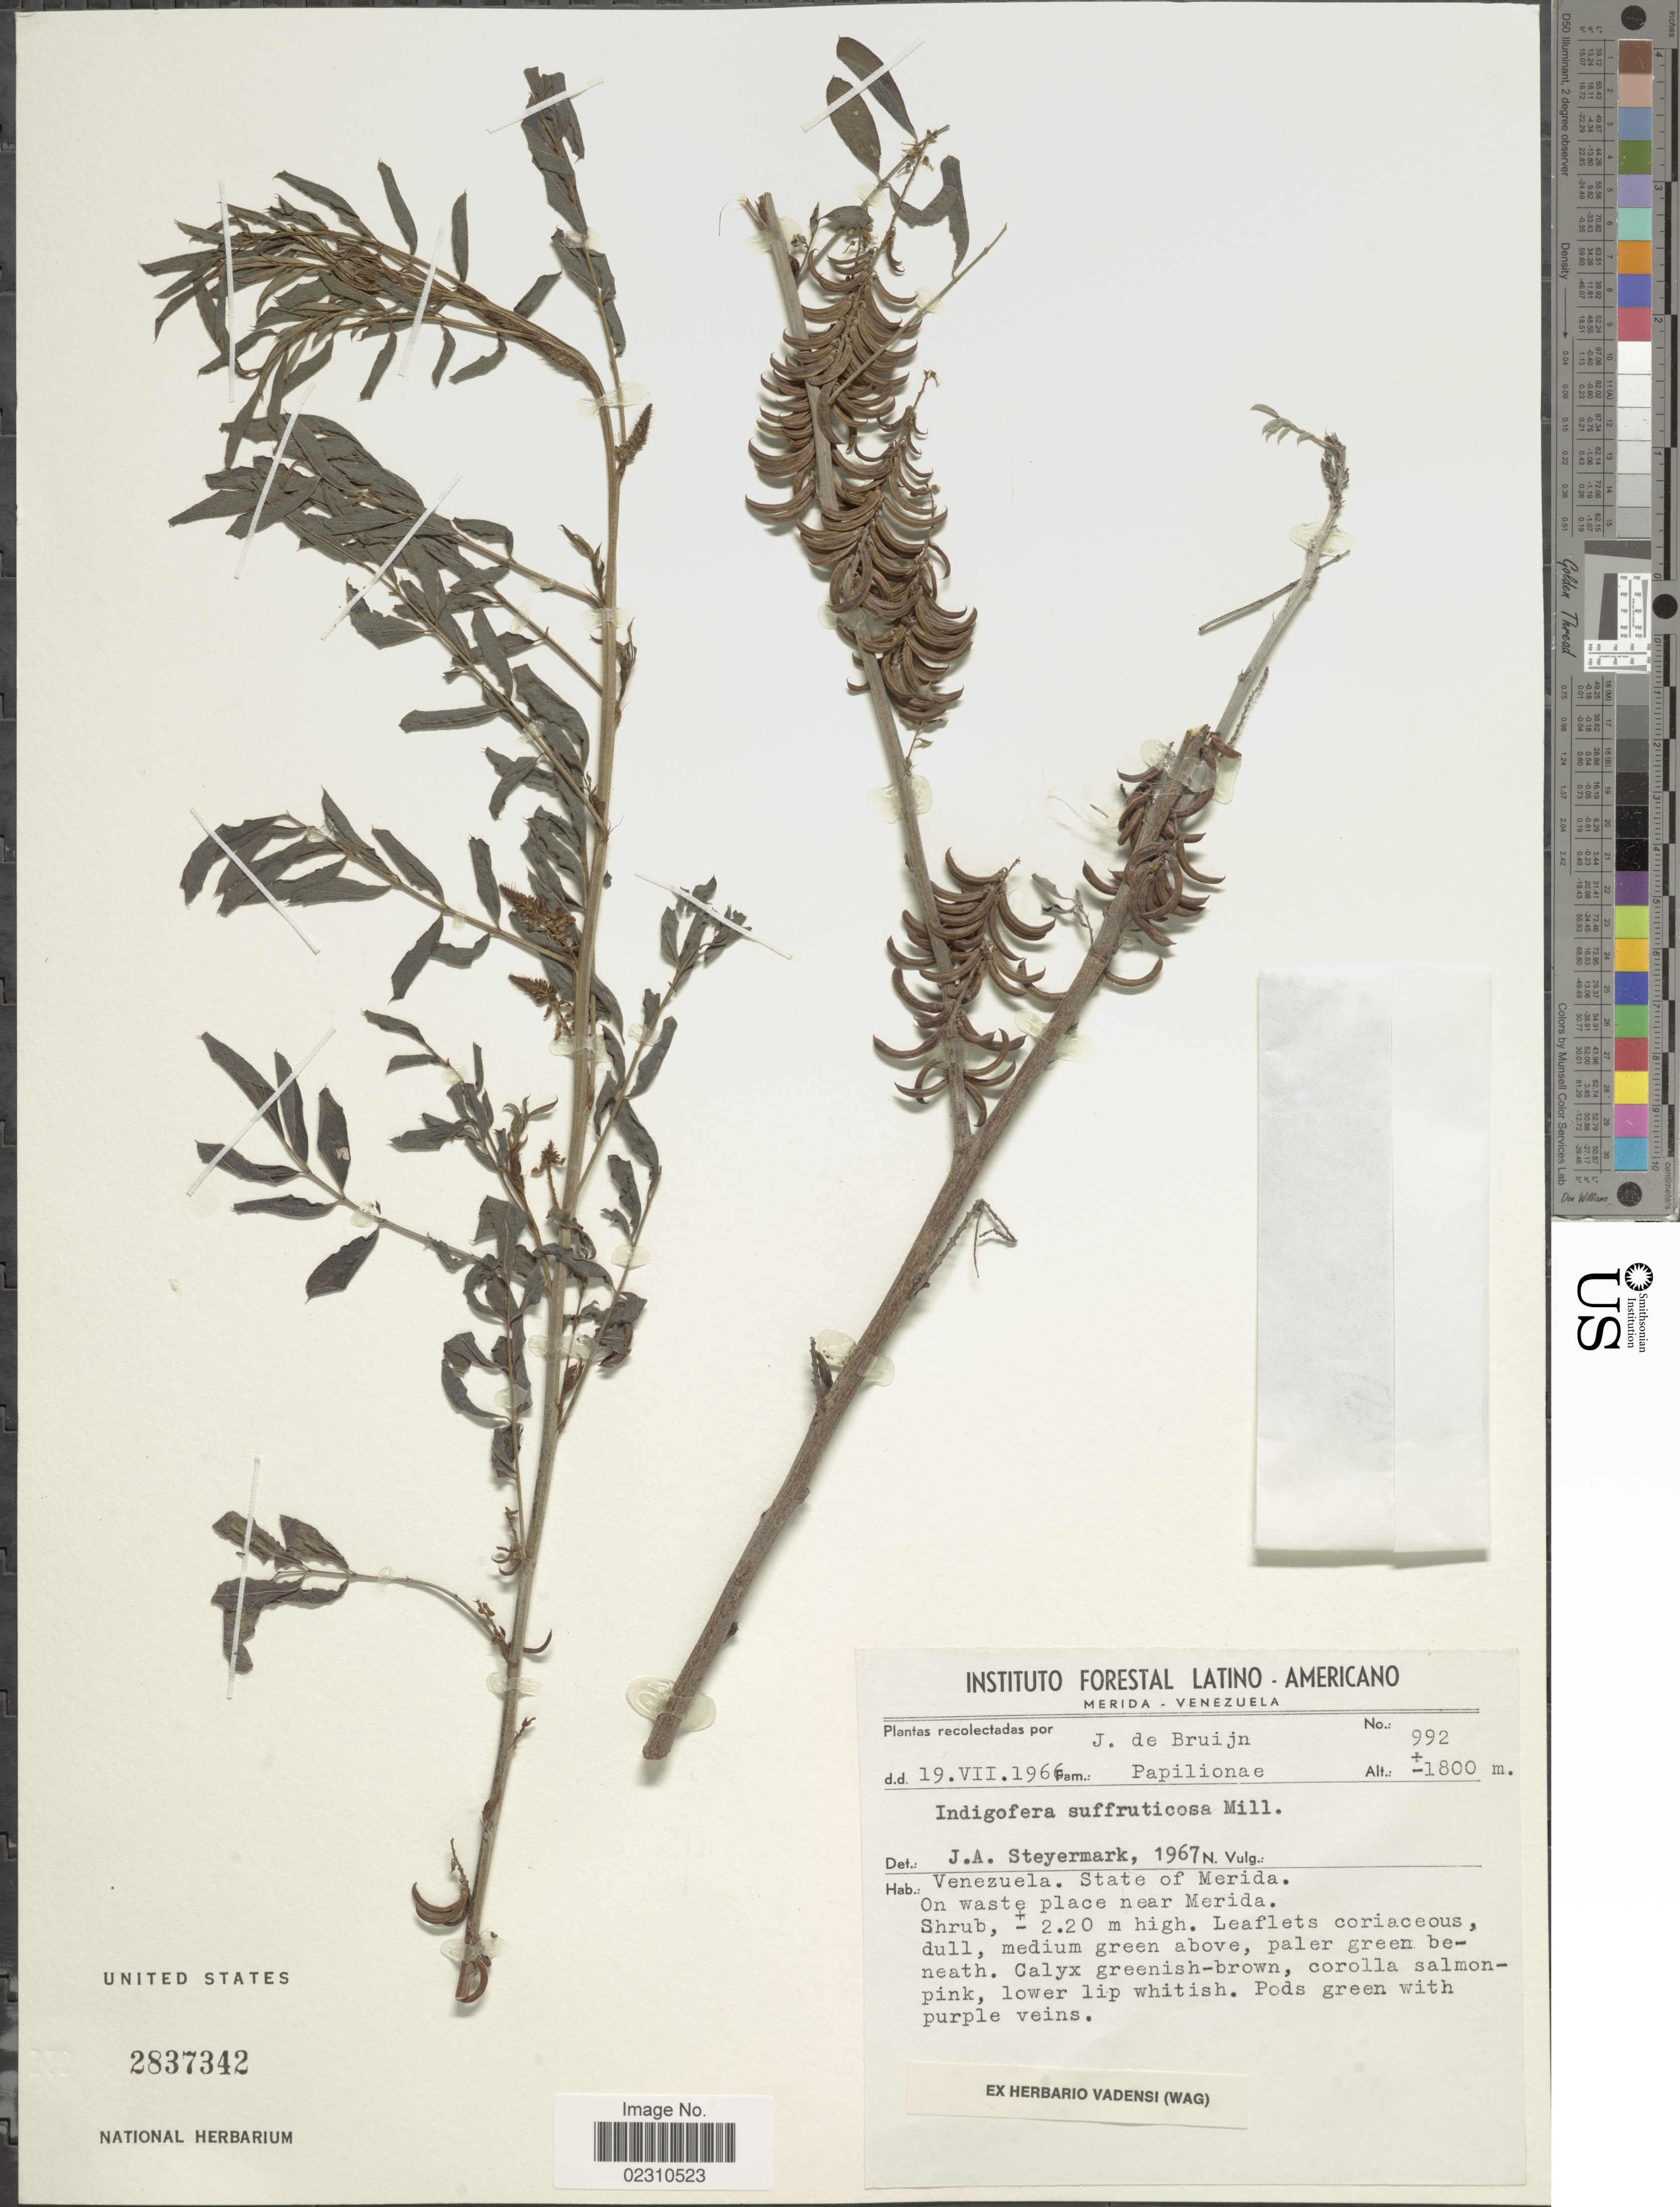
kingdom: Plantae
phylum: Tracheophyta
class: Magnoliopsida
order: Fabales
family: Fabaceae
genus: Indigofera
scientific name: Indigofera suffruticosa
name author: Mill.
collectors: J. Bruijn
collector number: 992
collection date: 1966-07-19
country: Venezuela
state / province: Mérida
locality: Venezuela, State of Merida. On waste places near Merida.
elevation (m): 1800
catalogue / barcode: US 2837342